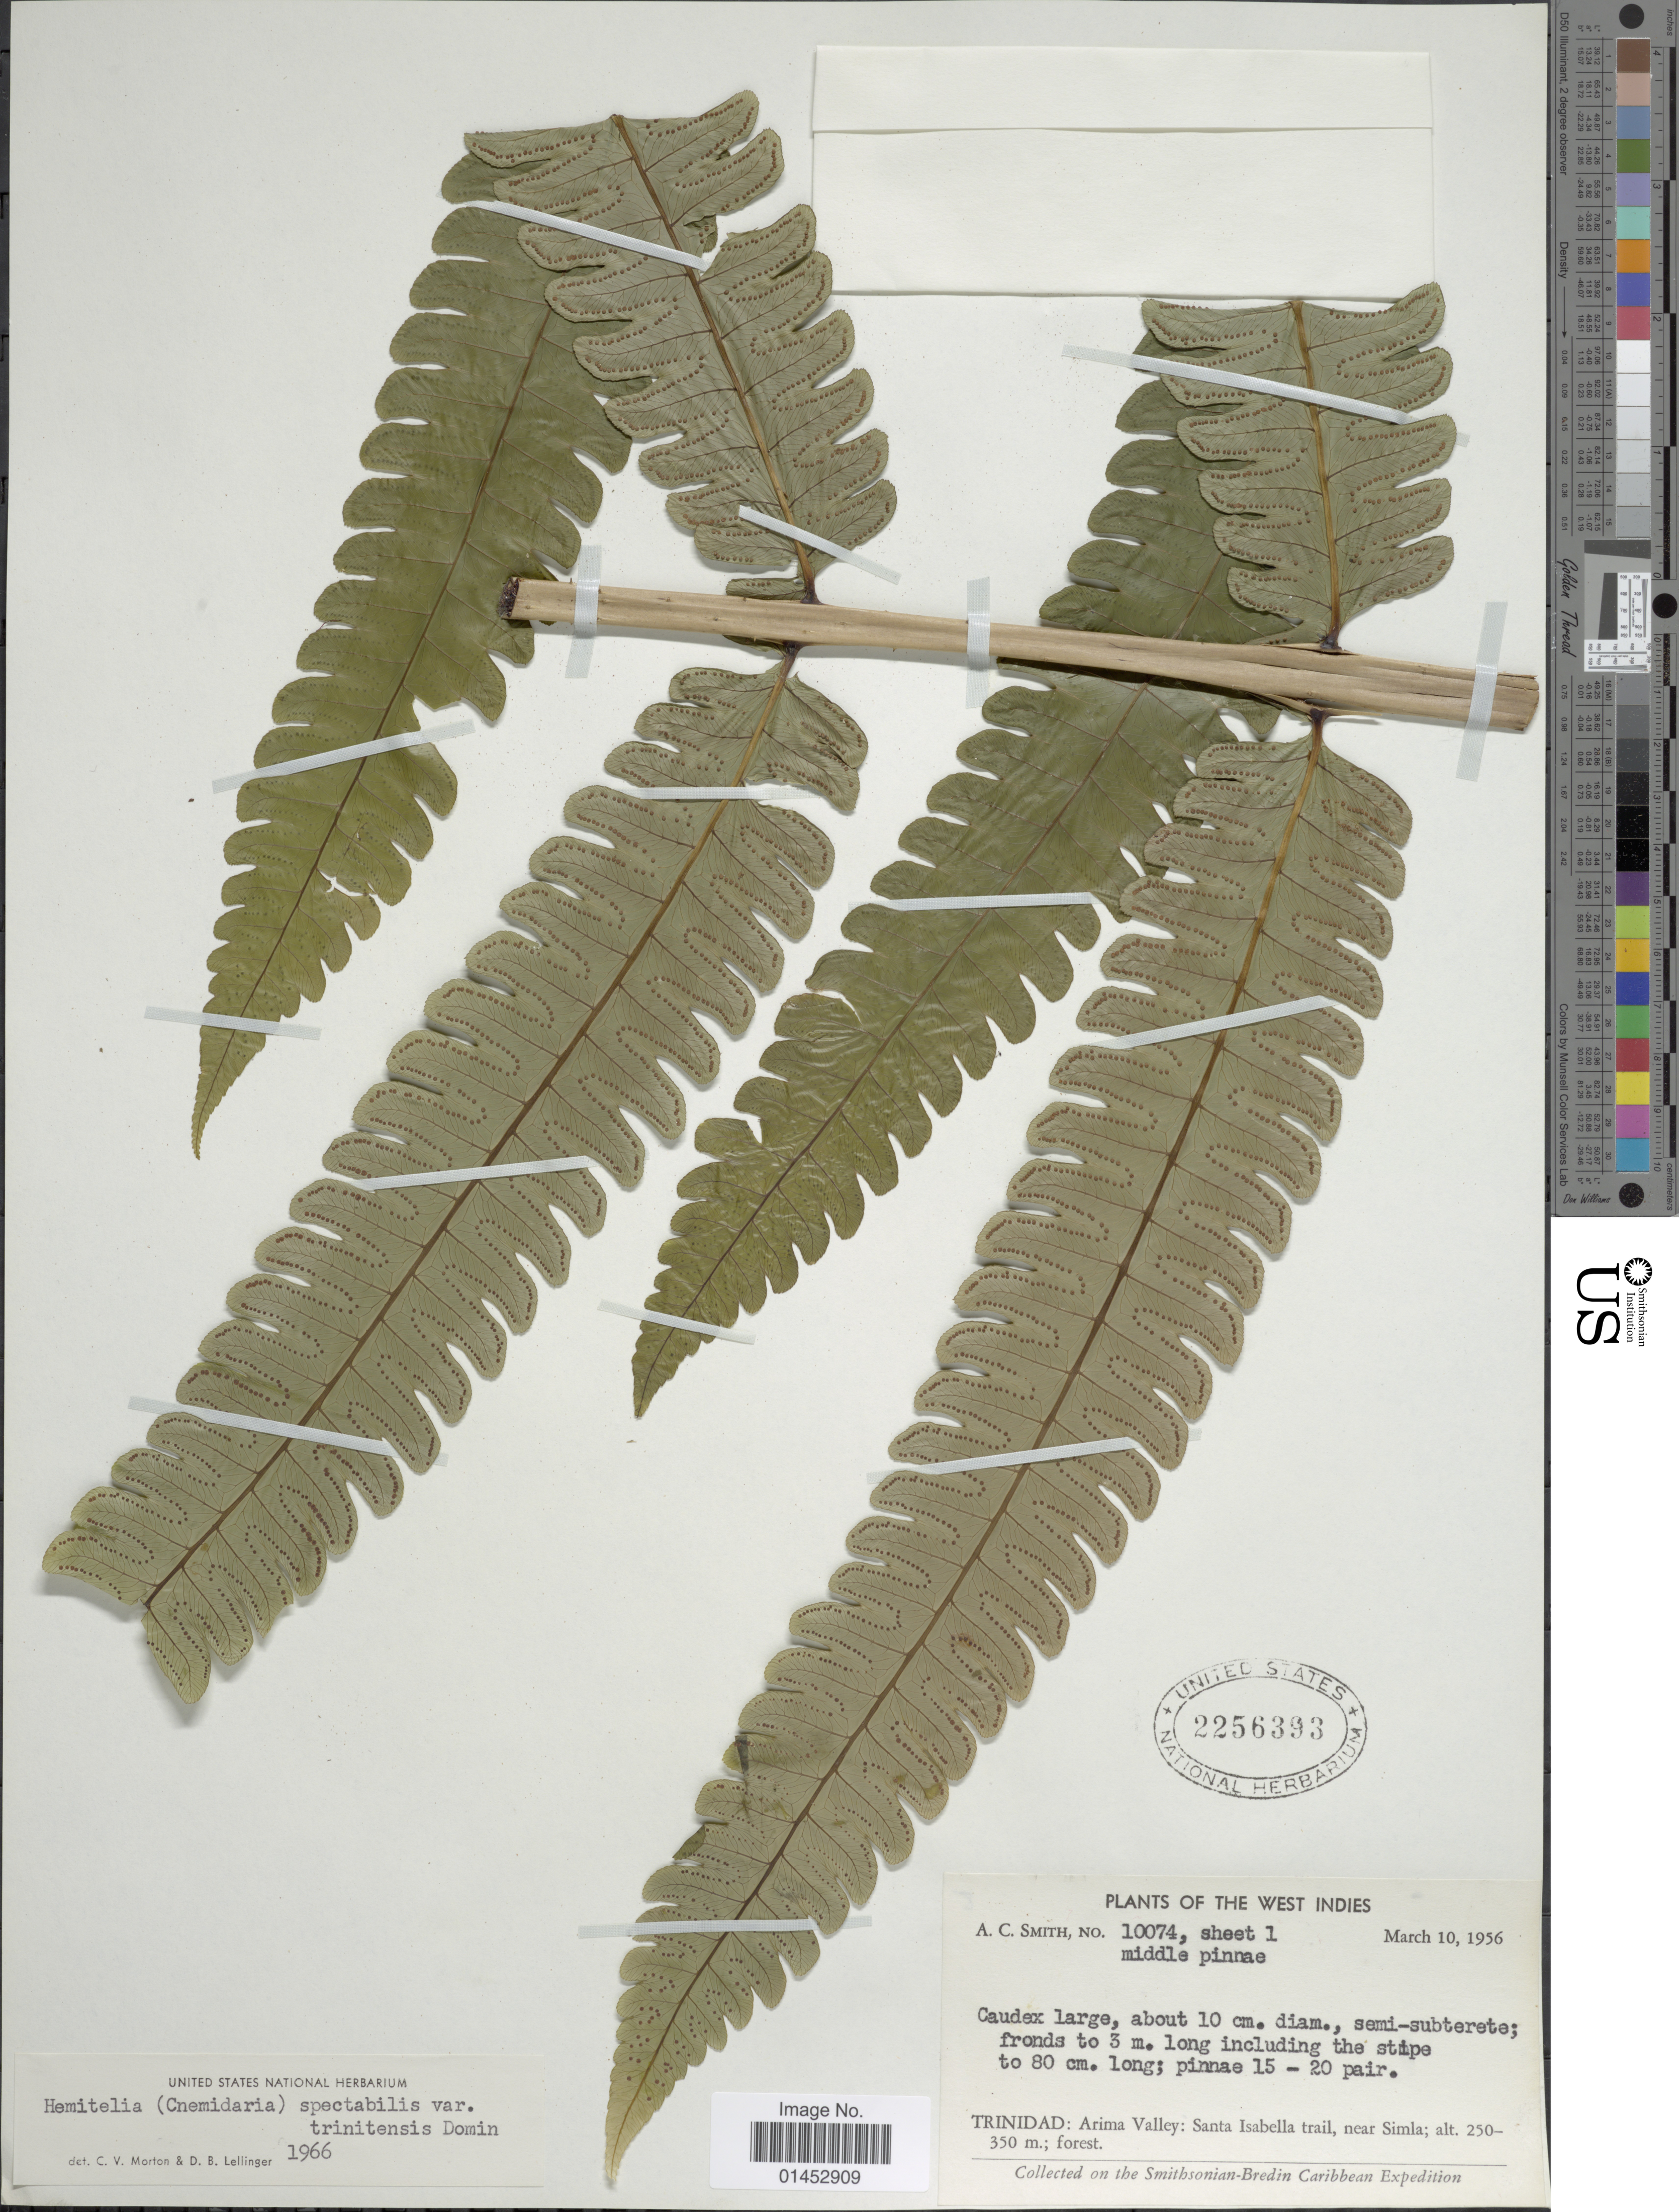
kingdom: Plantae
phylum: Tracheophyta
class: Polypodiopsida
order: Cyatheales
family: Cyatheaceae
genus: Cyathea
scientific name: Cyathea spectabilis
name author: (Kunze) Domin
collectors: A. C. Smith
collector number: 10074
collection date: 1956-03-10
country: Trinidad and Tobago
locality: The West Indies, Trinidad: Arima Valley: Santa Isabella trail, near Simla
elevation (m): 250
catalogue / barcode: US 2256393